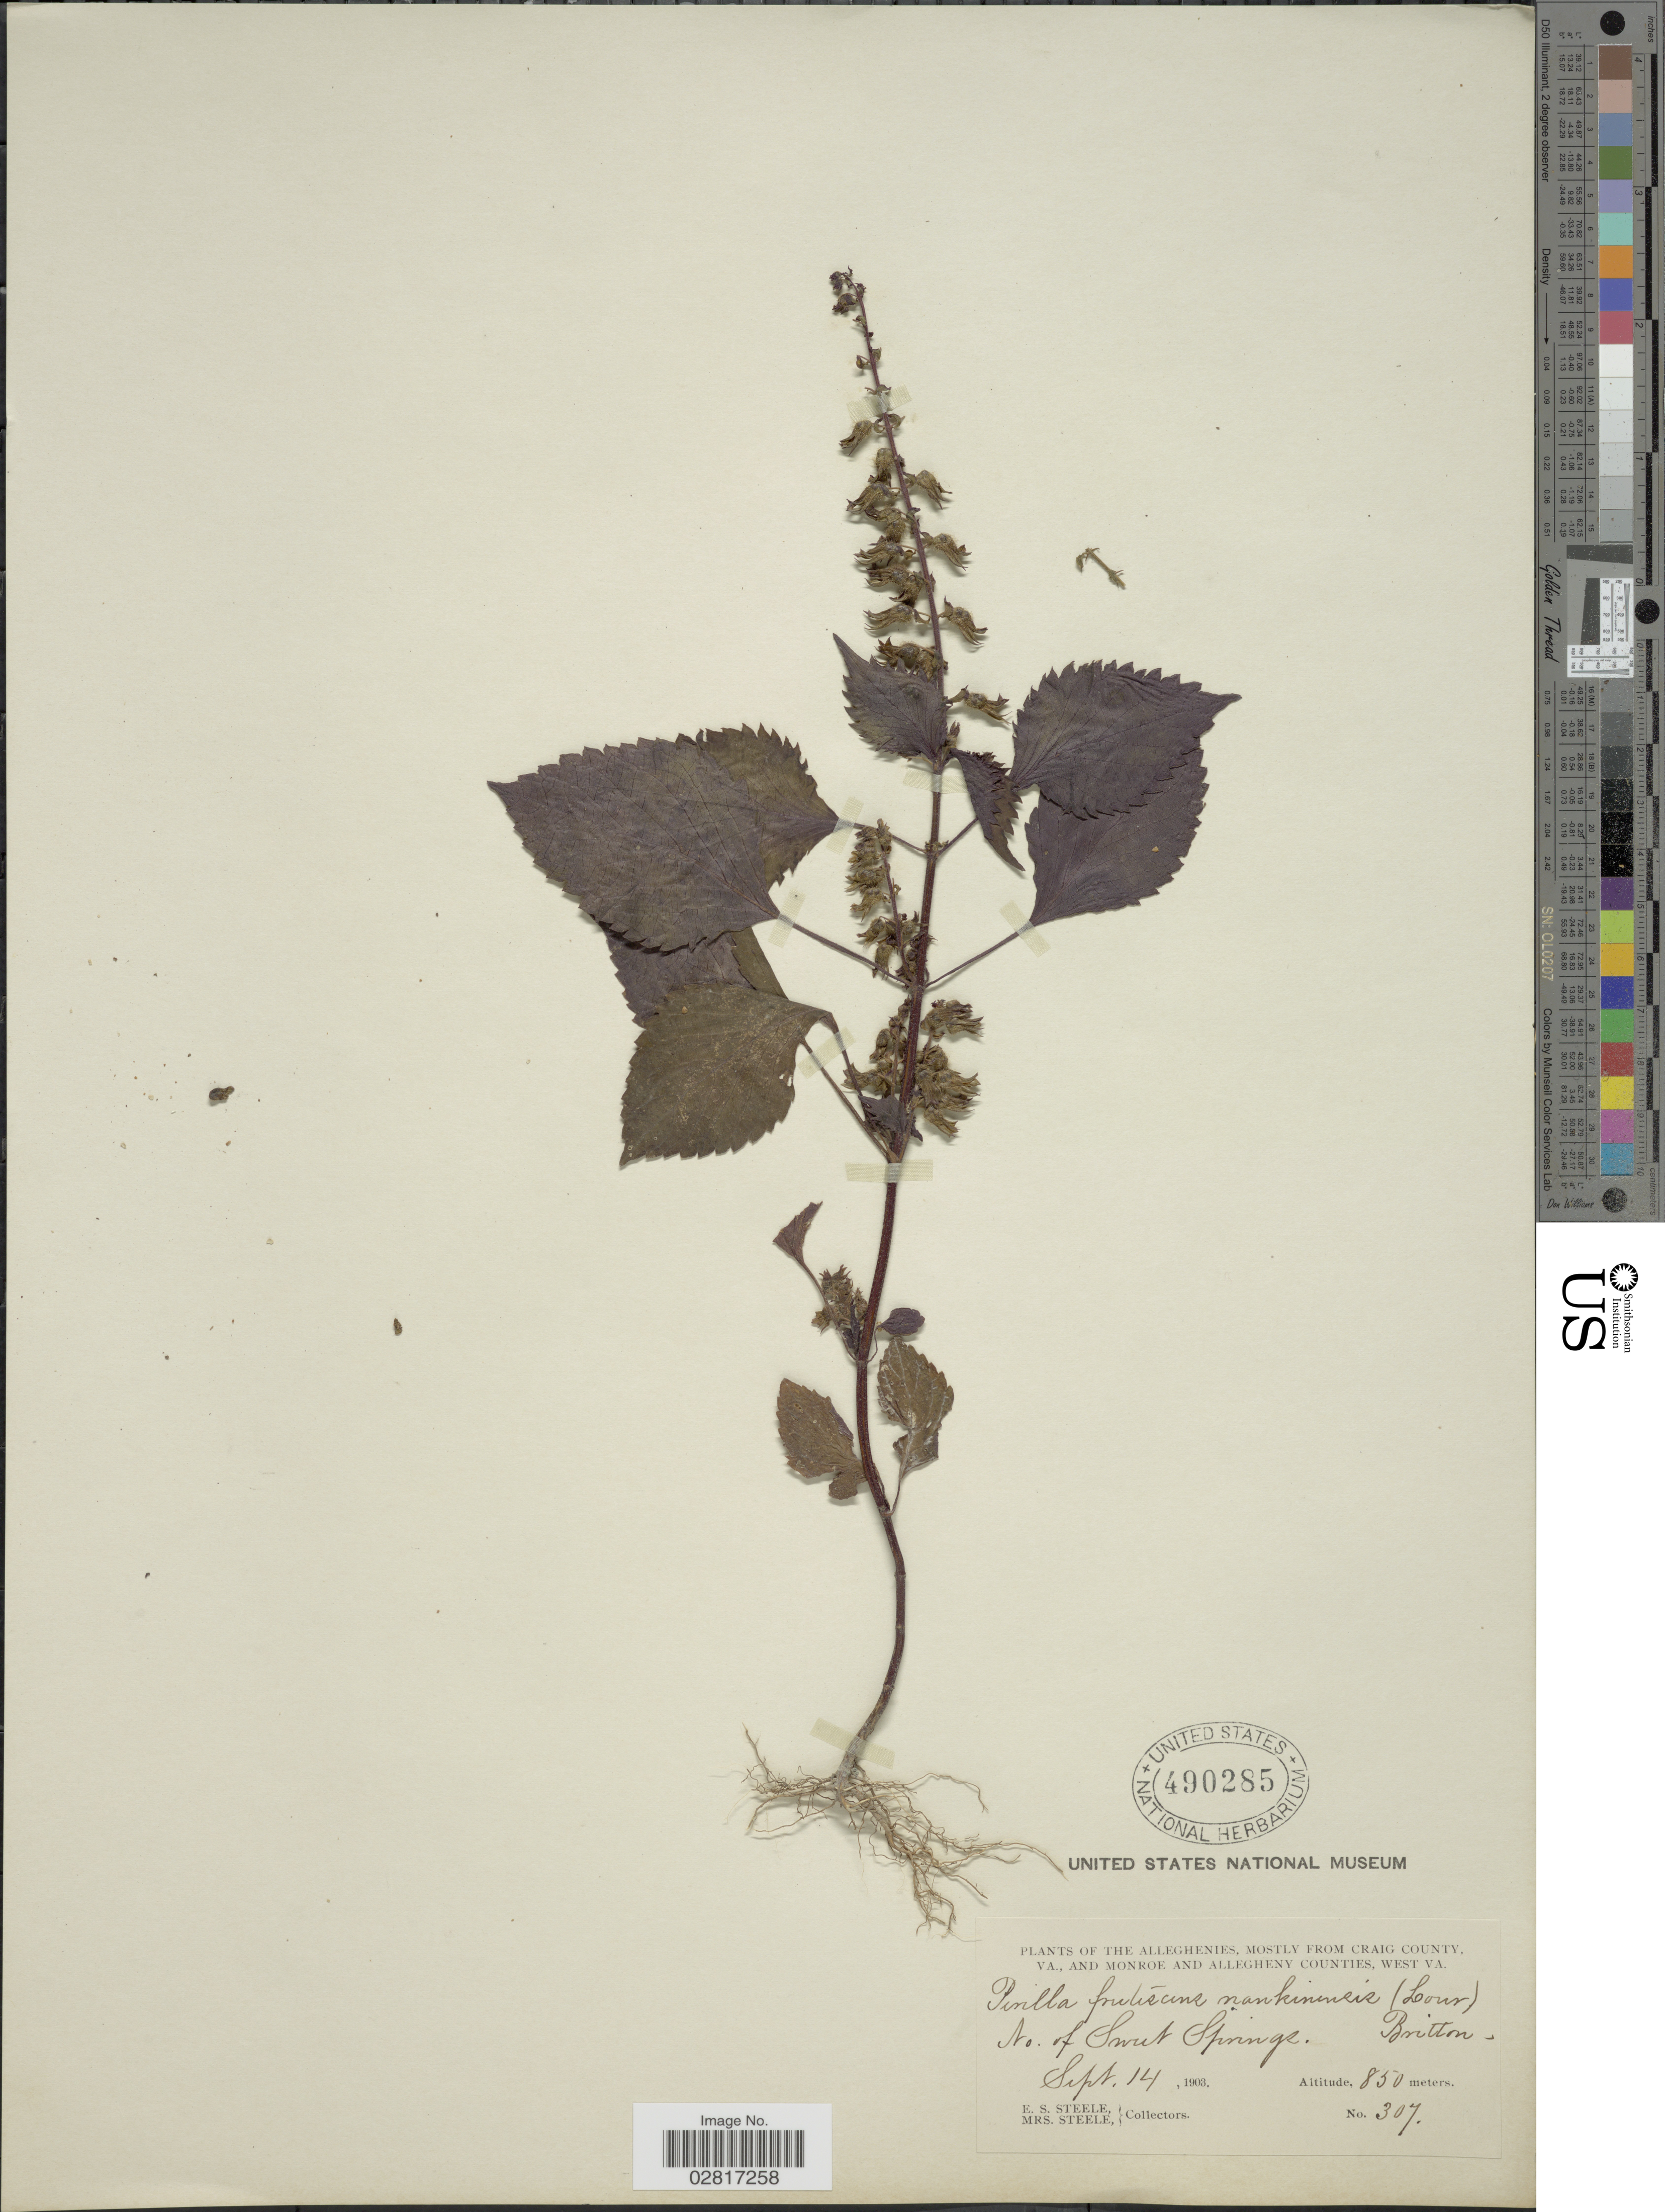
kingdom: Plantae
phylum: Tracheophyta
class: Magnoliopsida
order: Lamiales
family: Lamiaceae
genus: Perilla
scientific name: Perilla frutescens var. crispa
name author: (Thunb.) H. Deane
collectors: E. Steele & Mrs. E. S. Steele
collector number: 307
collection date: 1903-09-14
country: United States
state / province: West Virginia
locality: Alleghenies, mostly from Craig County, VA., and Monroe and Allegheny Counties, West VA. Britton No. of Swut Springs.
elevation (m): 850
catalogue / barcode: US 490285